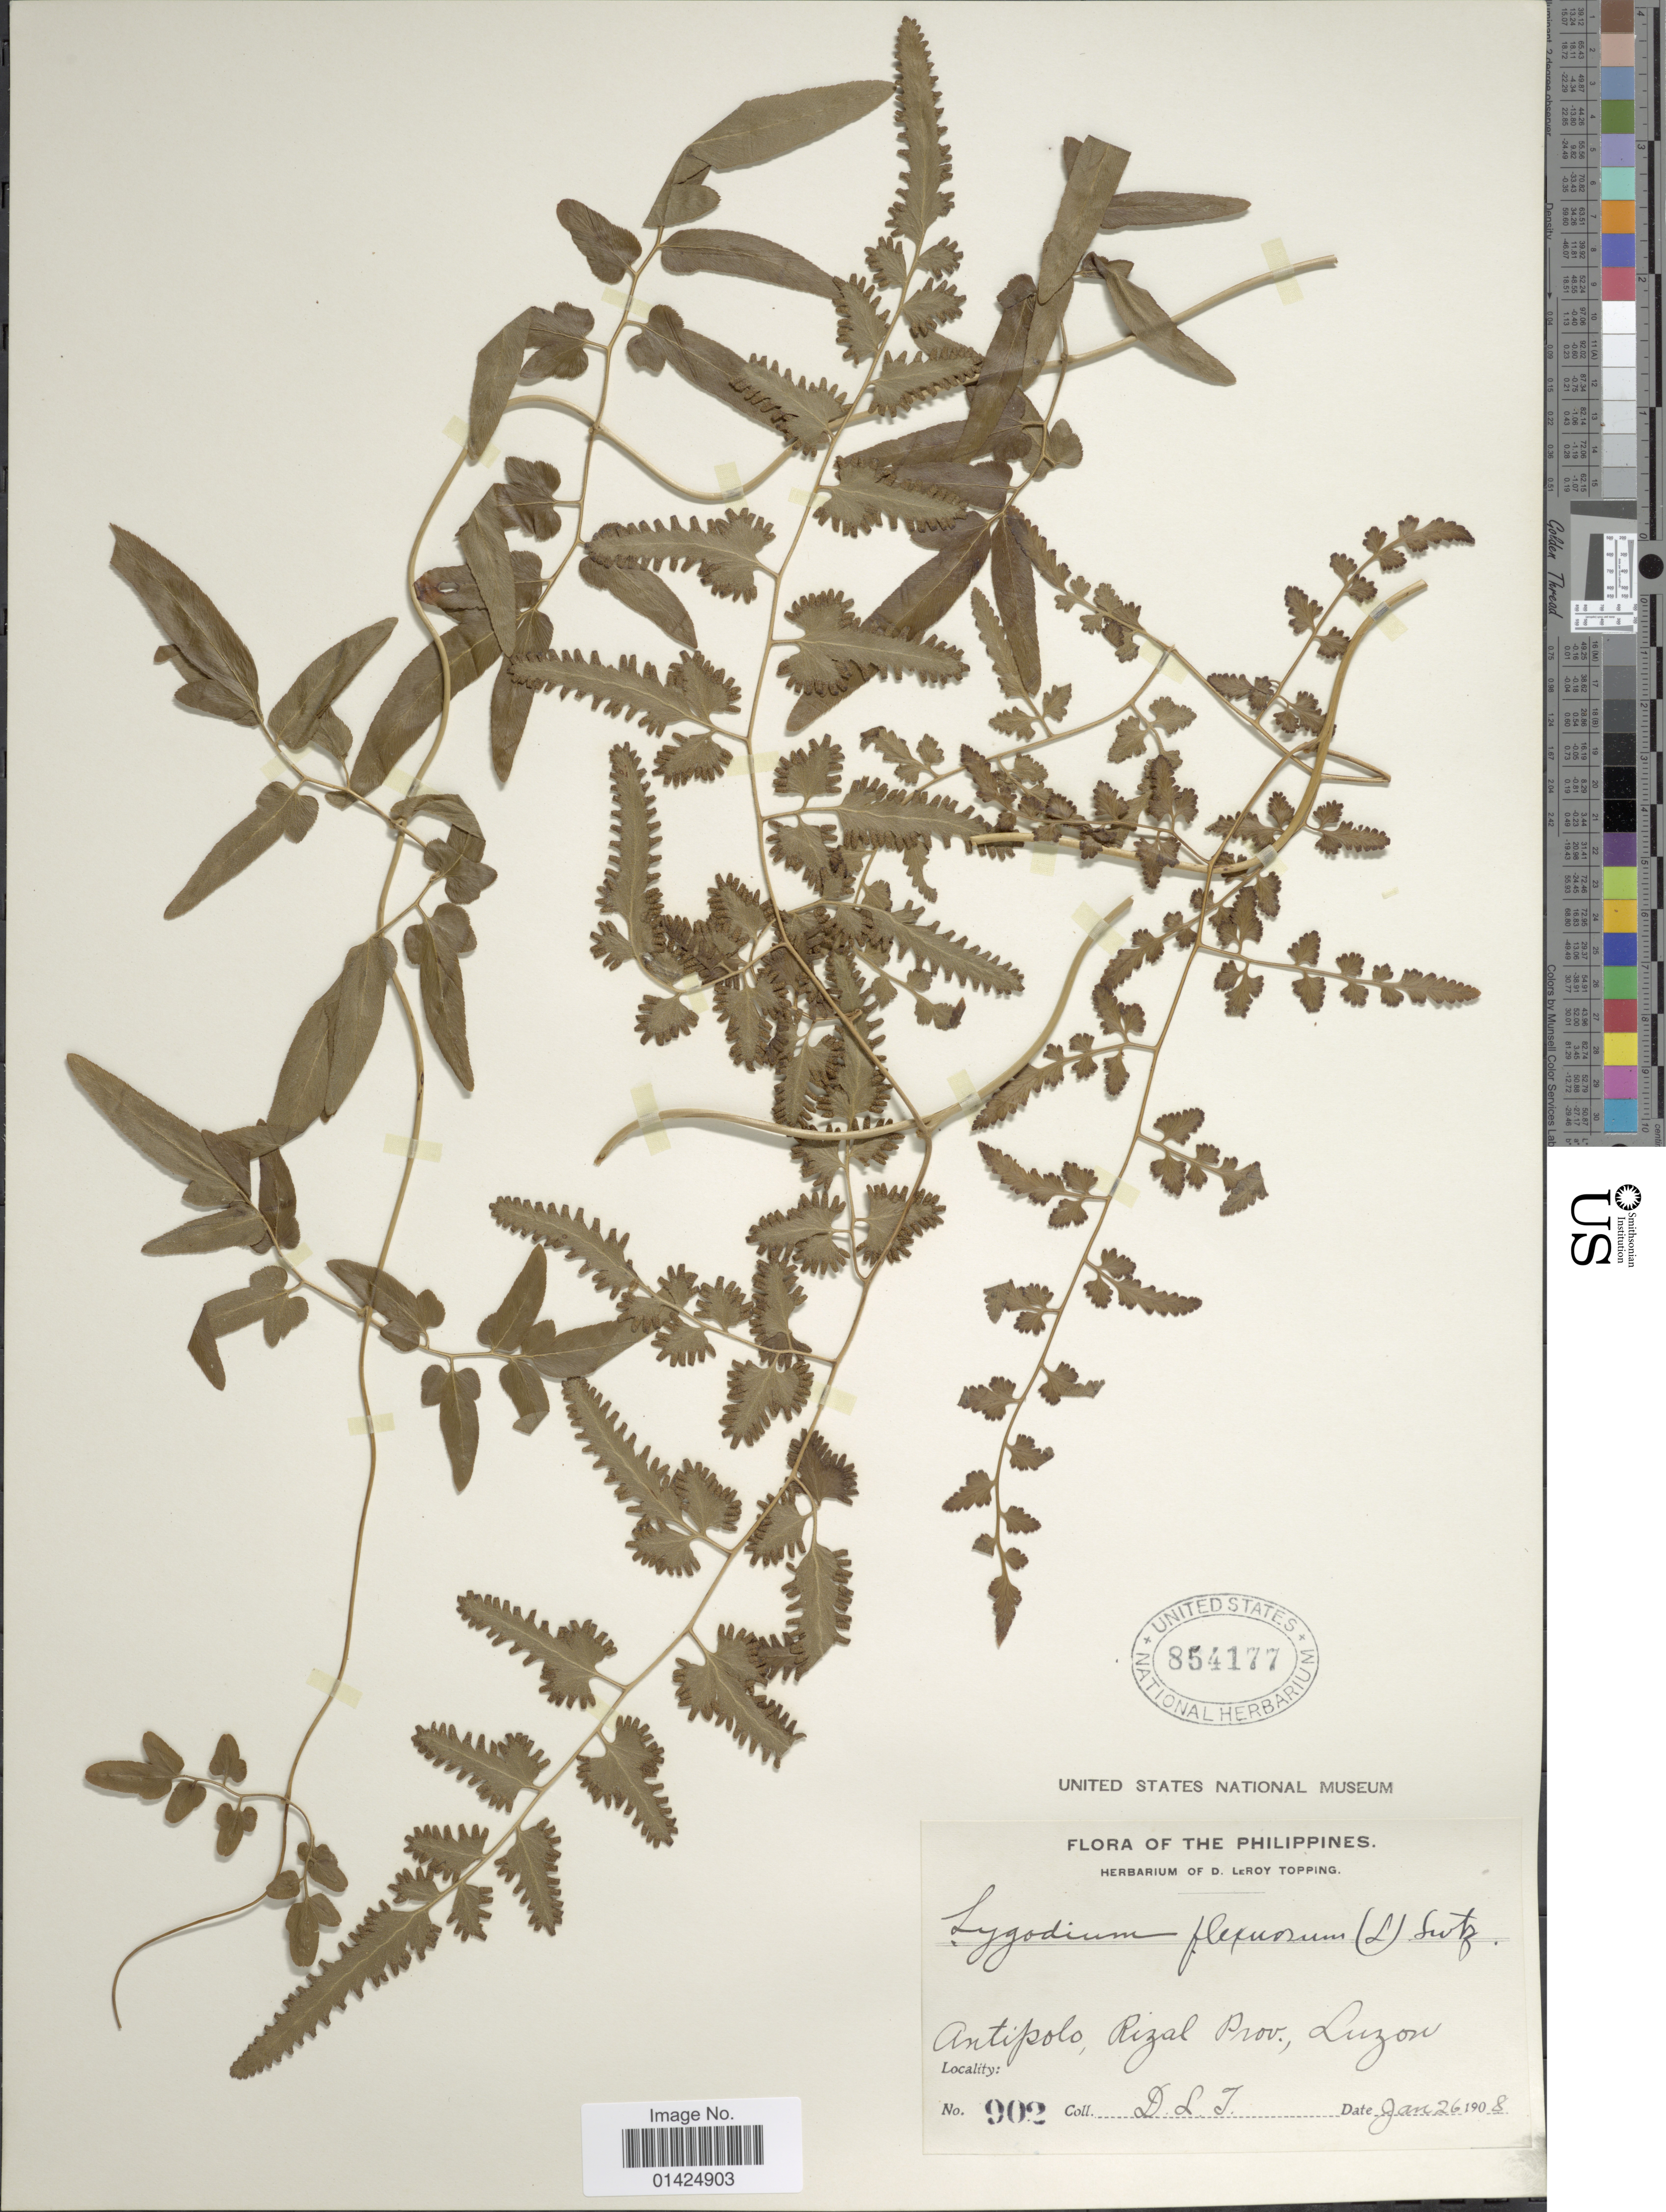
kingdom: Plantae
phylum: Tracheophyta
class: Polypodiopsida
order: Schizaeales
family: Lygodiaceae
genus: Lygodium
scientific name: Lygodium flexuosum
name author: Sw.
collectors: D. L. Topping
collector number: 902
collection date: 1908-01-26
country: Philippines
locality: Antipolo, Rizal Prov., Luzon.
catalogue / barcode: US 854177